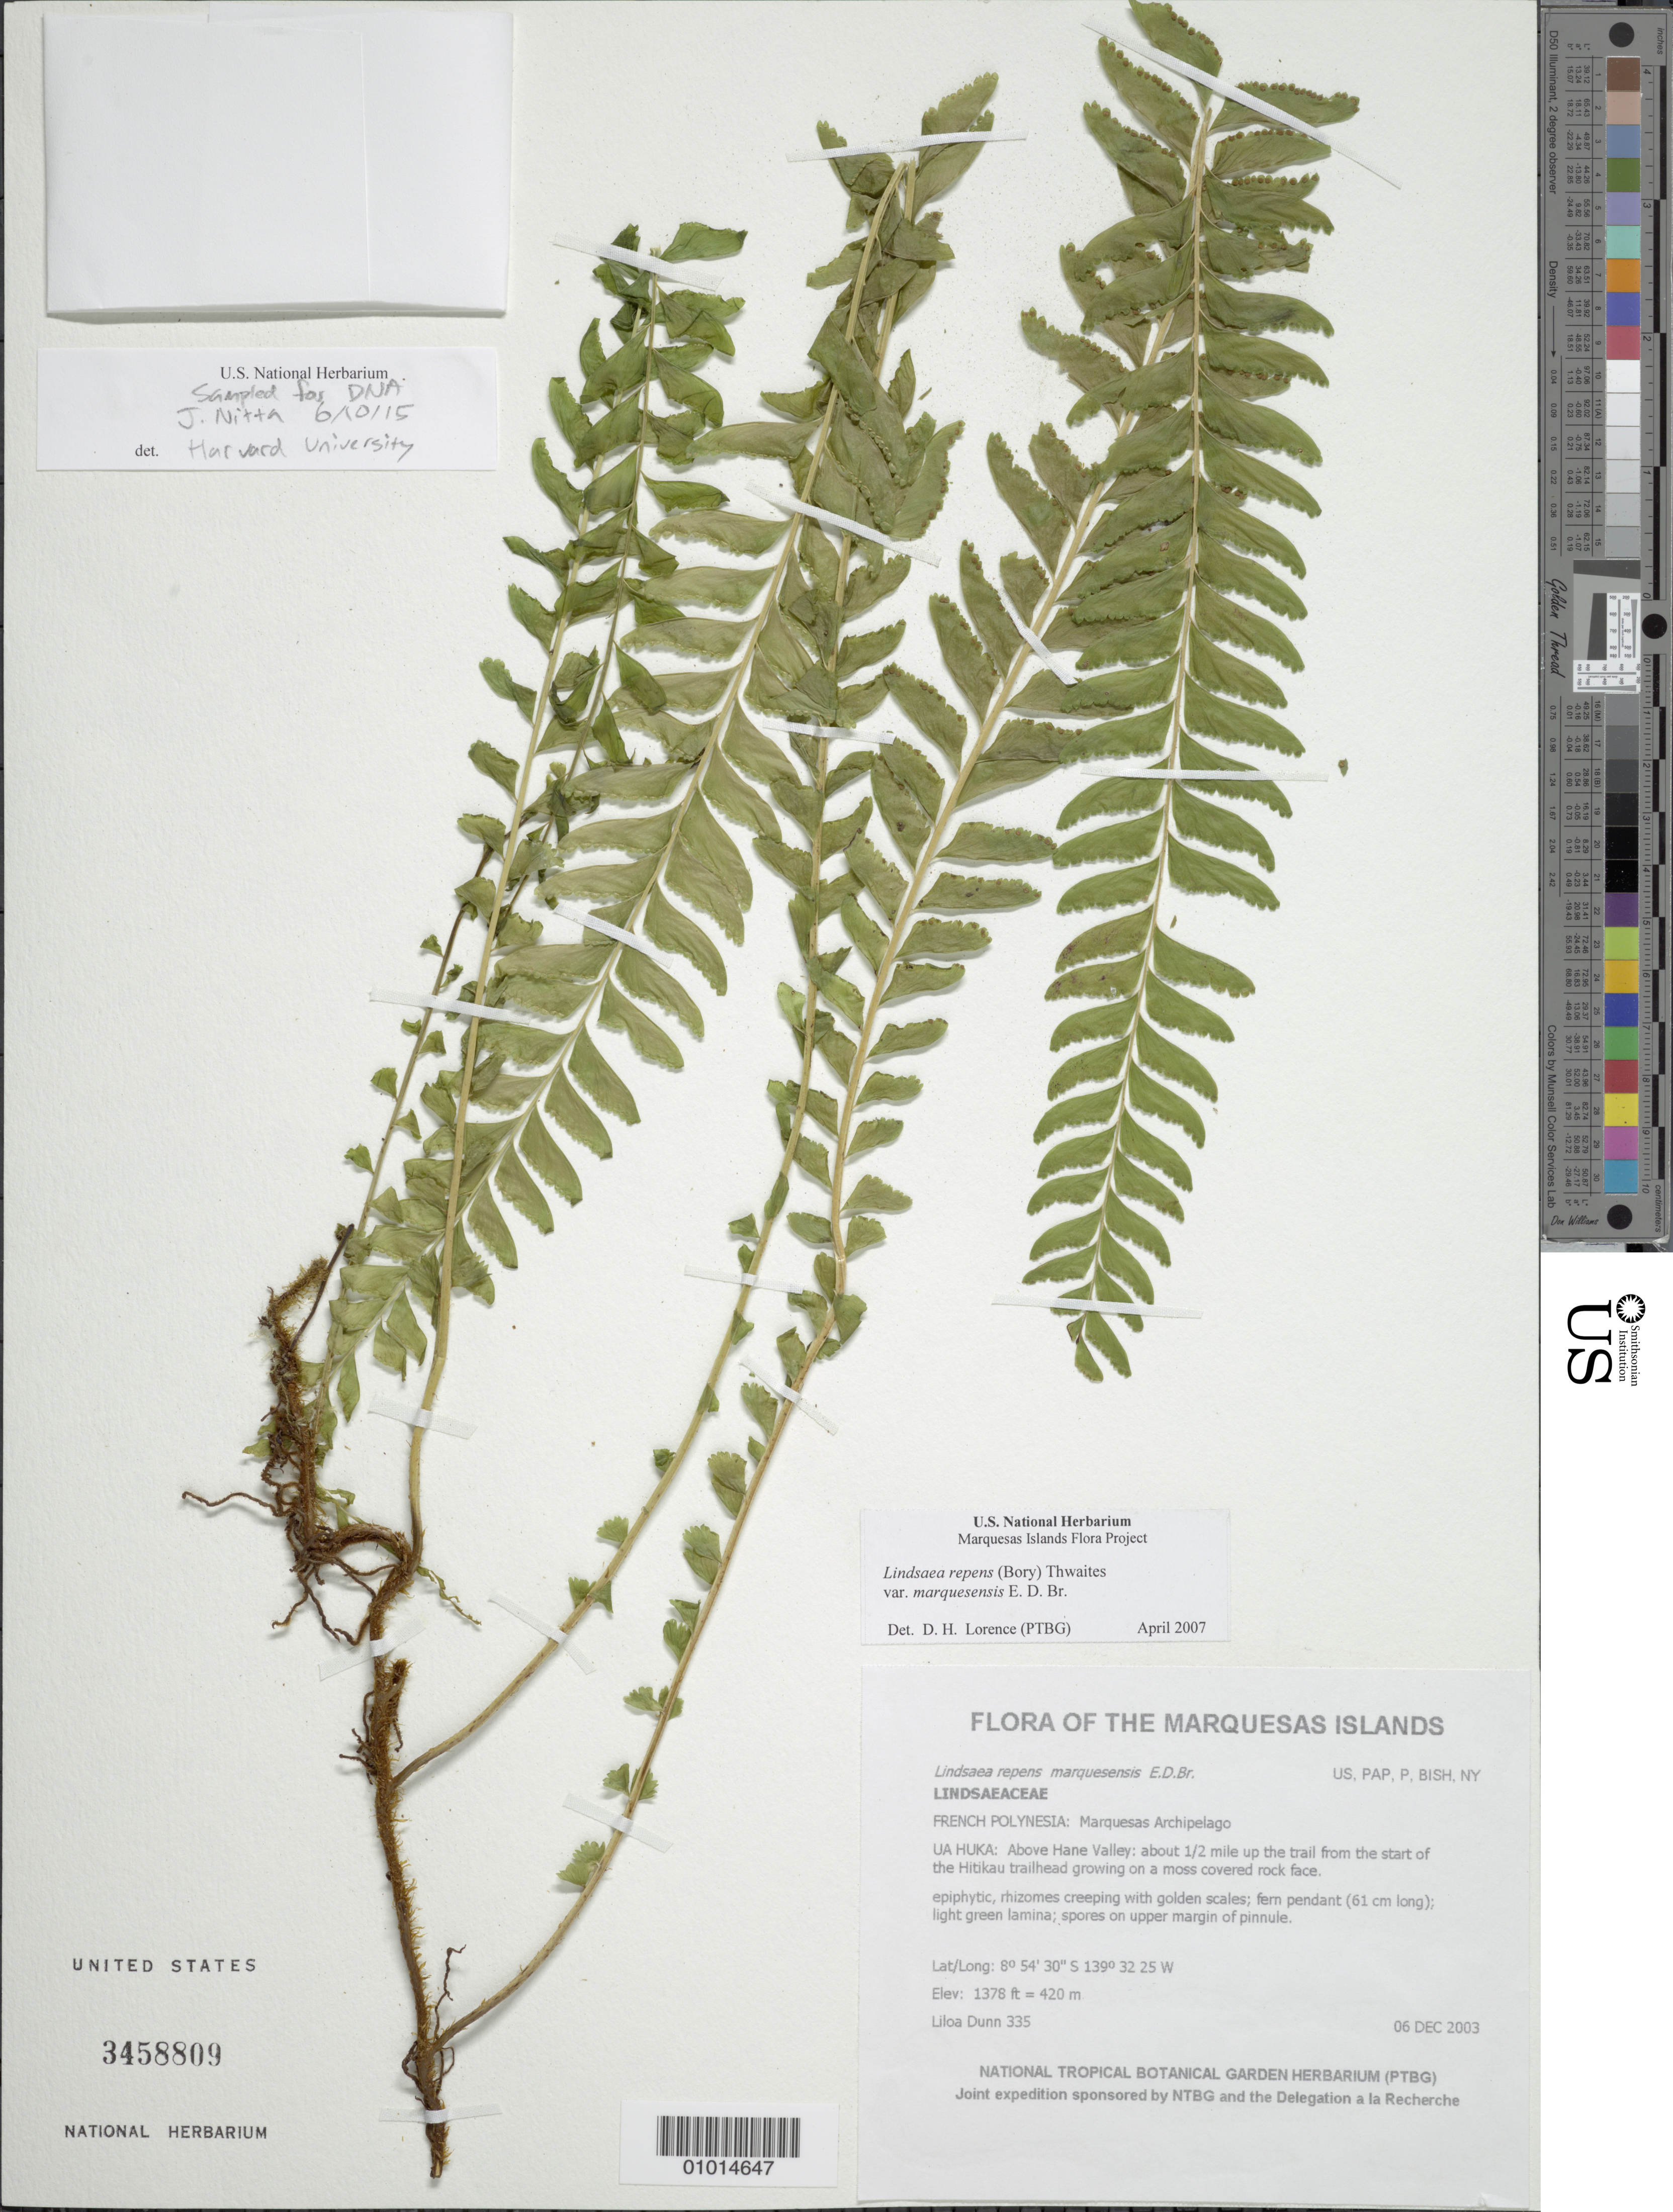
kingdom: Plantae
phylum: Tracheophyta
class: Polypodiopsida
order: Polypodiales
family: Lindsaeaceae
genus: Lindsaea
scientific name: Lindsaea repens var. marquesensis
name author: E.D. Br.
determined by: Lorence, David H., (PTBG), National Tropical Botanical Garden (UNITED STATES)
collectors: L. Dunn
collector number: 335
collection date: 2003-12-06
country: French Polynesia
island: Ua Huka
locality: Above Hane Valley: about 1/2 mile up the trail from the start of the Hitikau trailhead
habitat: Growing on a moss covered rock face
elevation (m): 420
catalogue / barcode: US 3458809